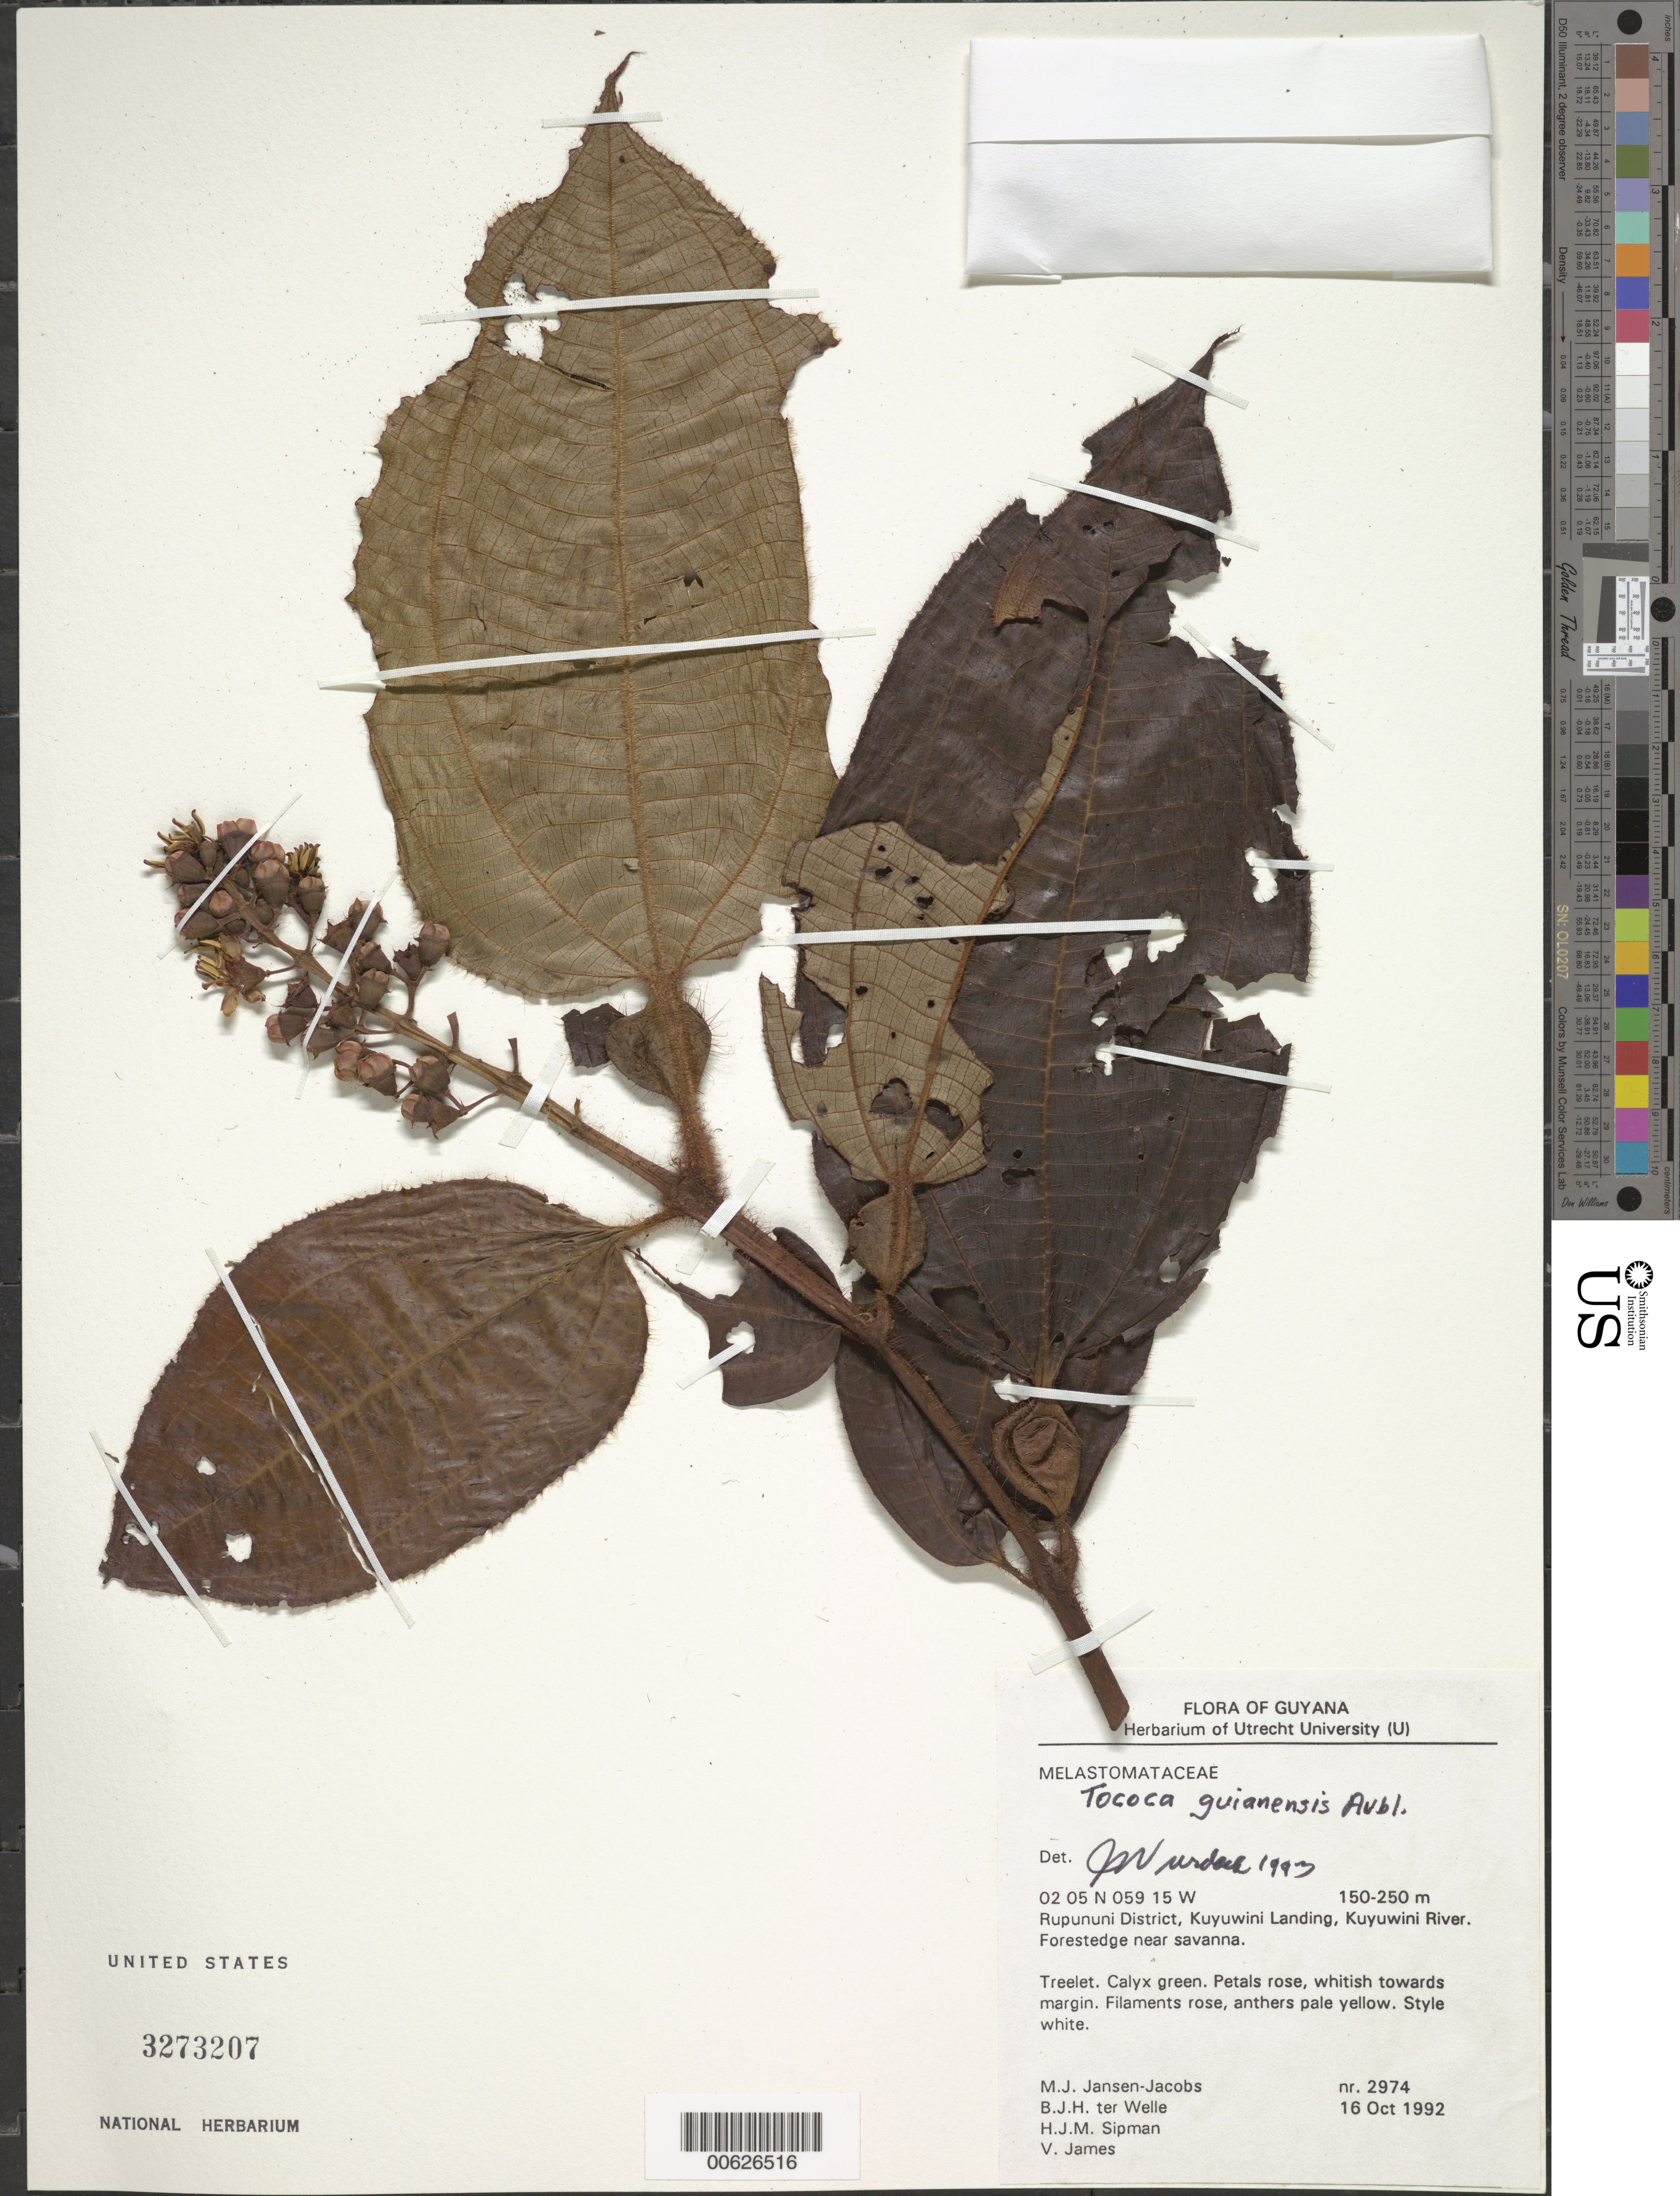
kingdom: Plantae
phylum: Tracheophyta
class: Magnoliopsida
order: Myrtales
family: Melastomataceae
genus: Tococa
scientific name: Tococa guianensis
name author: Aubl.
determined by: Wurdack, John J., (US), US (UNITED STATES)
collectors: M. J. Jansen-Jacobs, B. Welle, H. J. M. Sipman & V. James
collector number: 2974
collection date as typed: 16-Oct-92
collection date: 1992-10-16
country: Guyana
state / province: U. Takutu-U. Essequibo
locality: Kuyuwini Landing, Kuyuwini River, Rupununi District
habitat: Forest edge near savanna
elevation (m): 150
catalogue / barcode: US 3273207